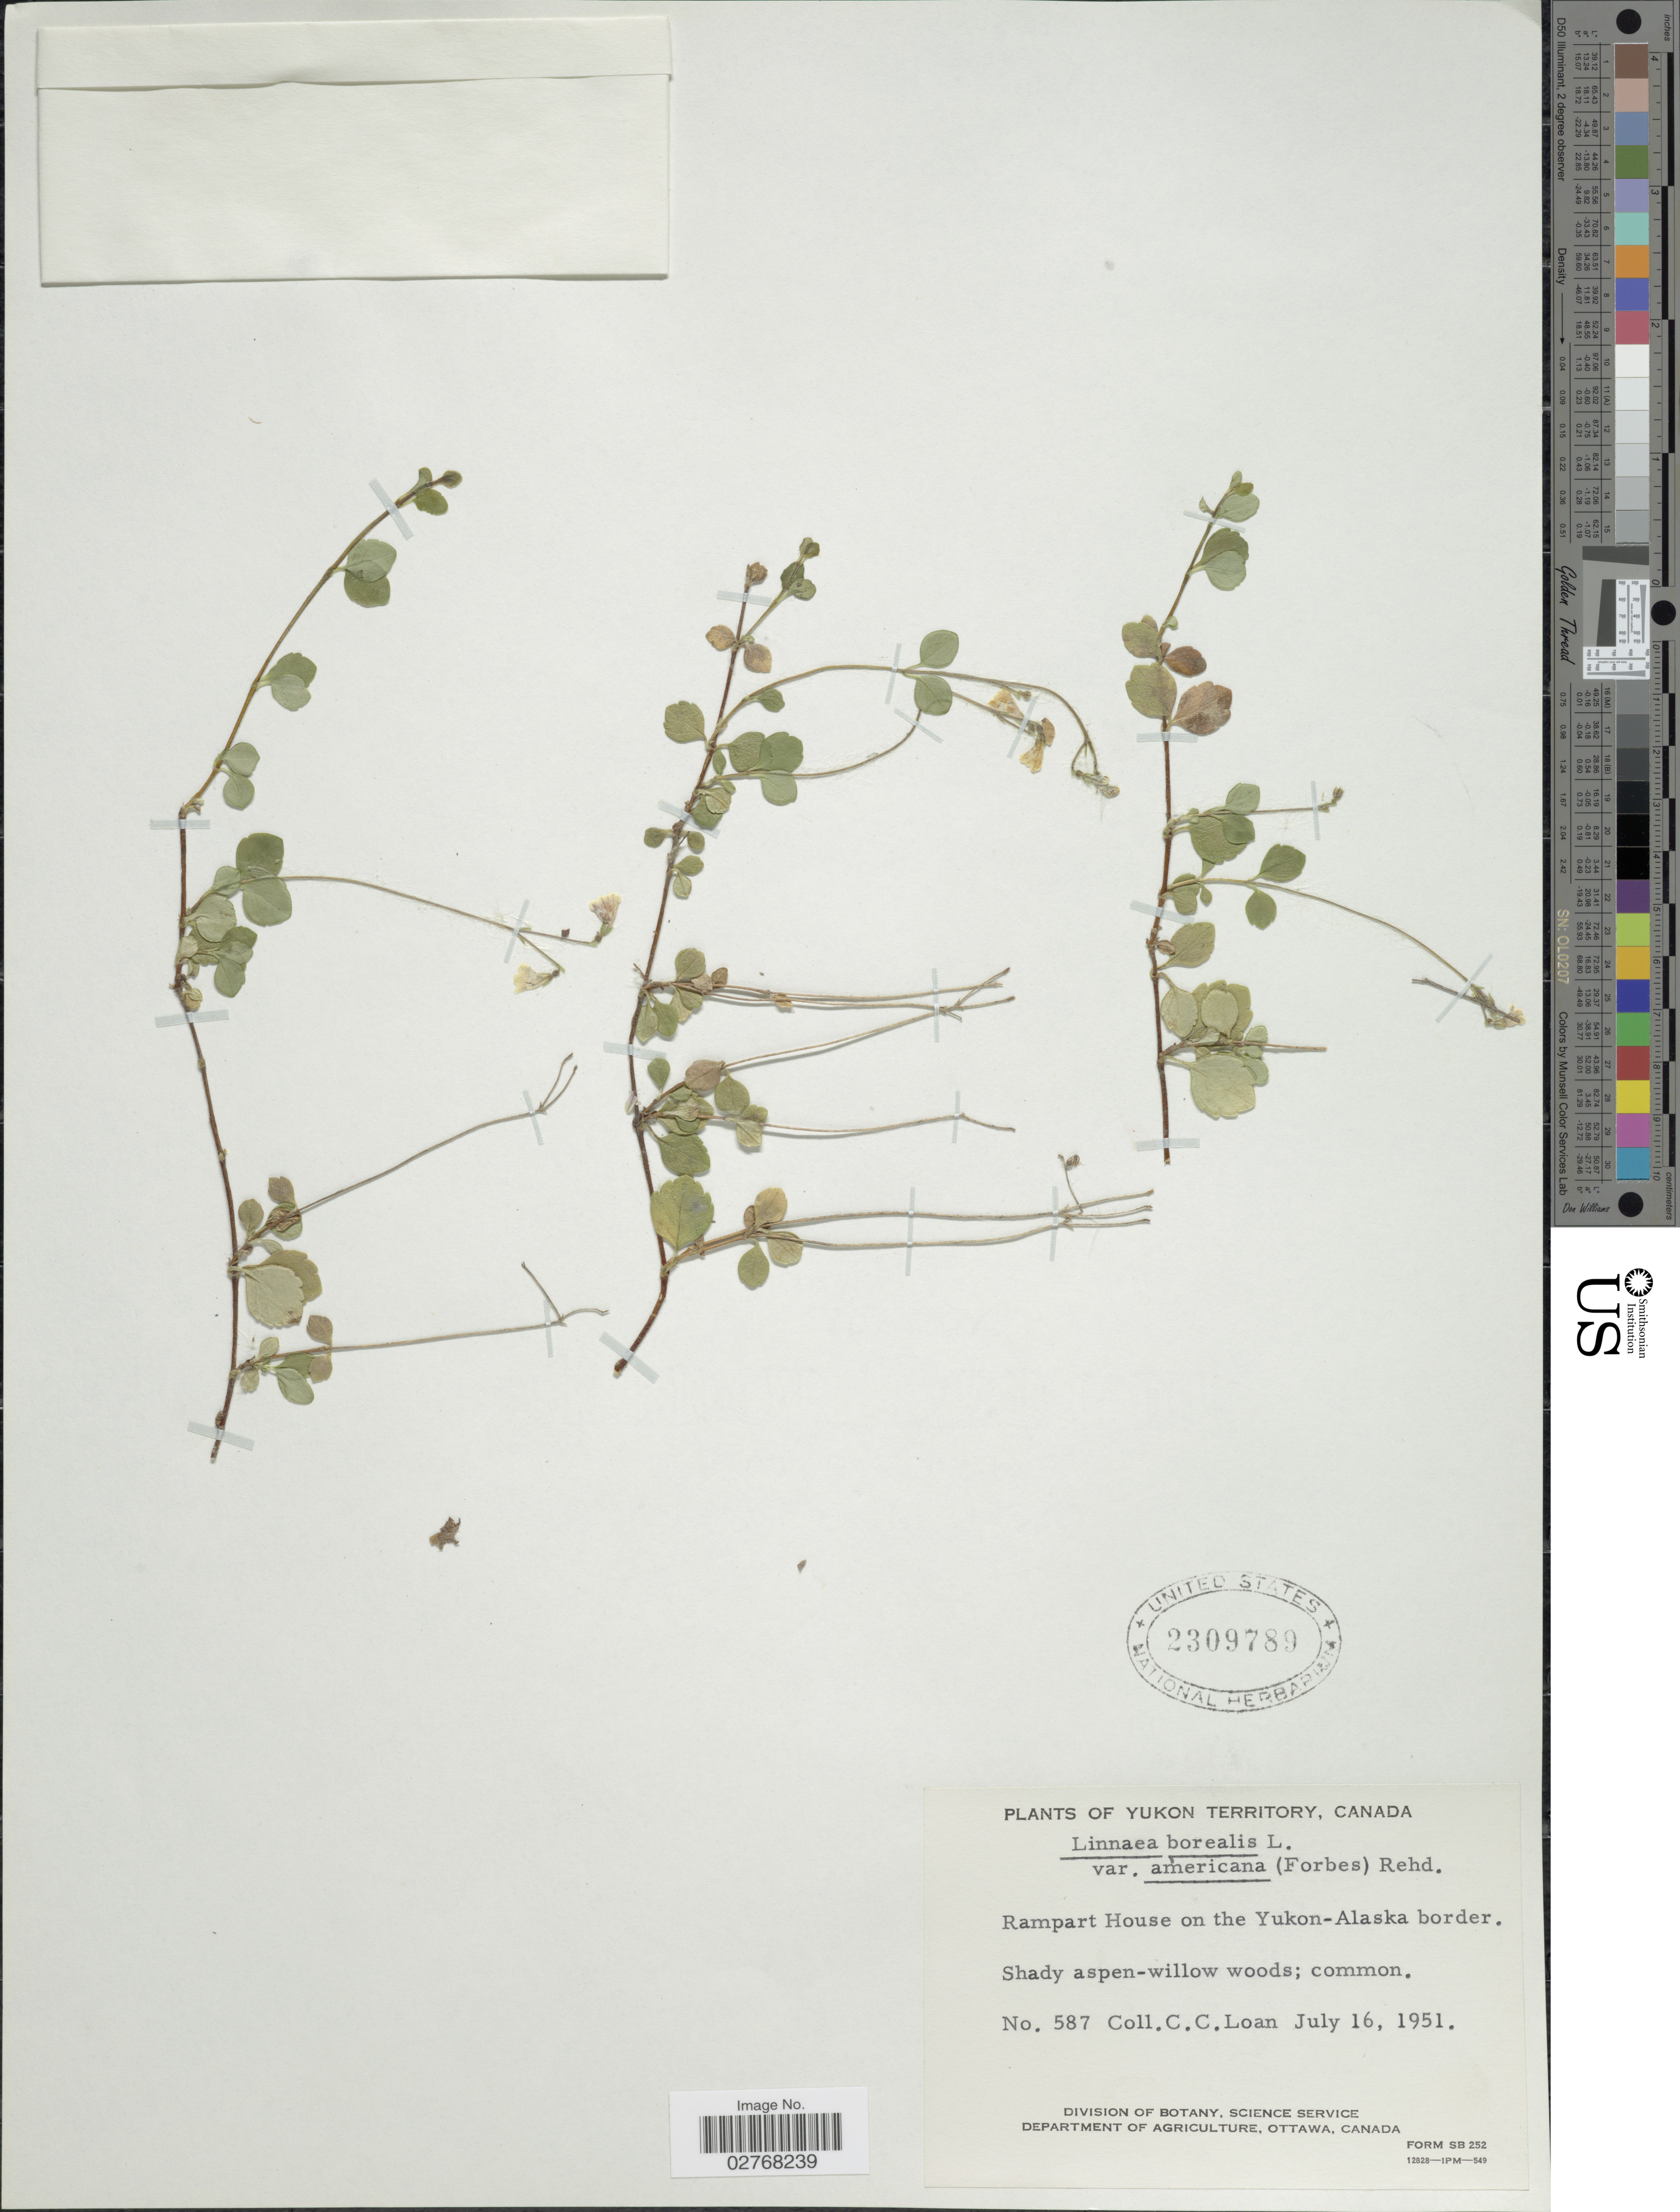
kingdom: Plantae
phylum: Tracheophyta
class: Magnoliopsida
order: Dipsacales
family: Caprifoliaceae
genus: Linnaea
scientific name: Linnaea borealis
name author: L.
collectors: C. Loan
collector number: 587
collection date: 1951-07-16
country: Canada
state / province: Yukon Territory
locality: Rampart House on the Yukon-Alaska border.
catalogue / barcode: US 2309789